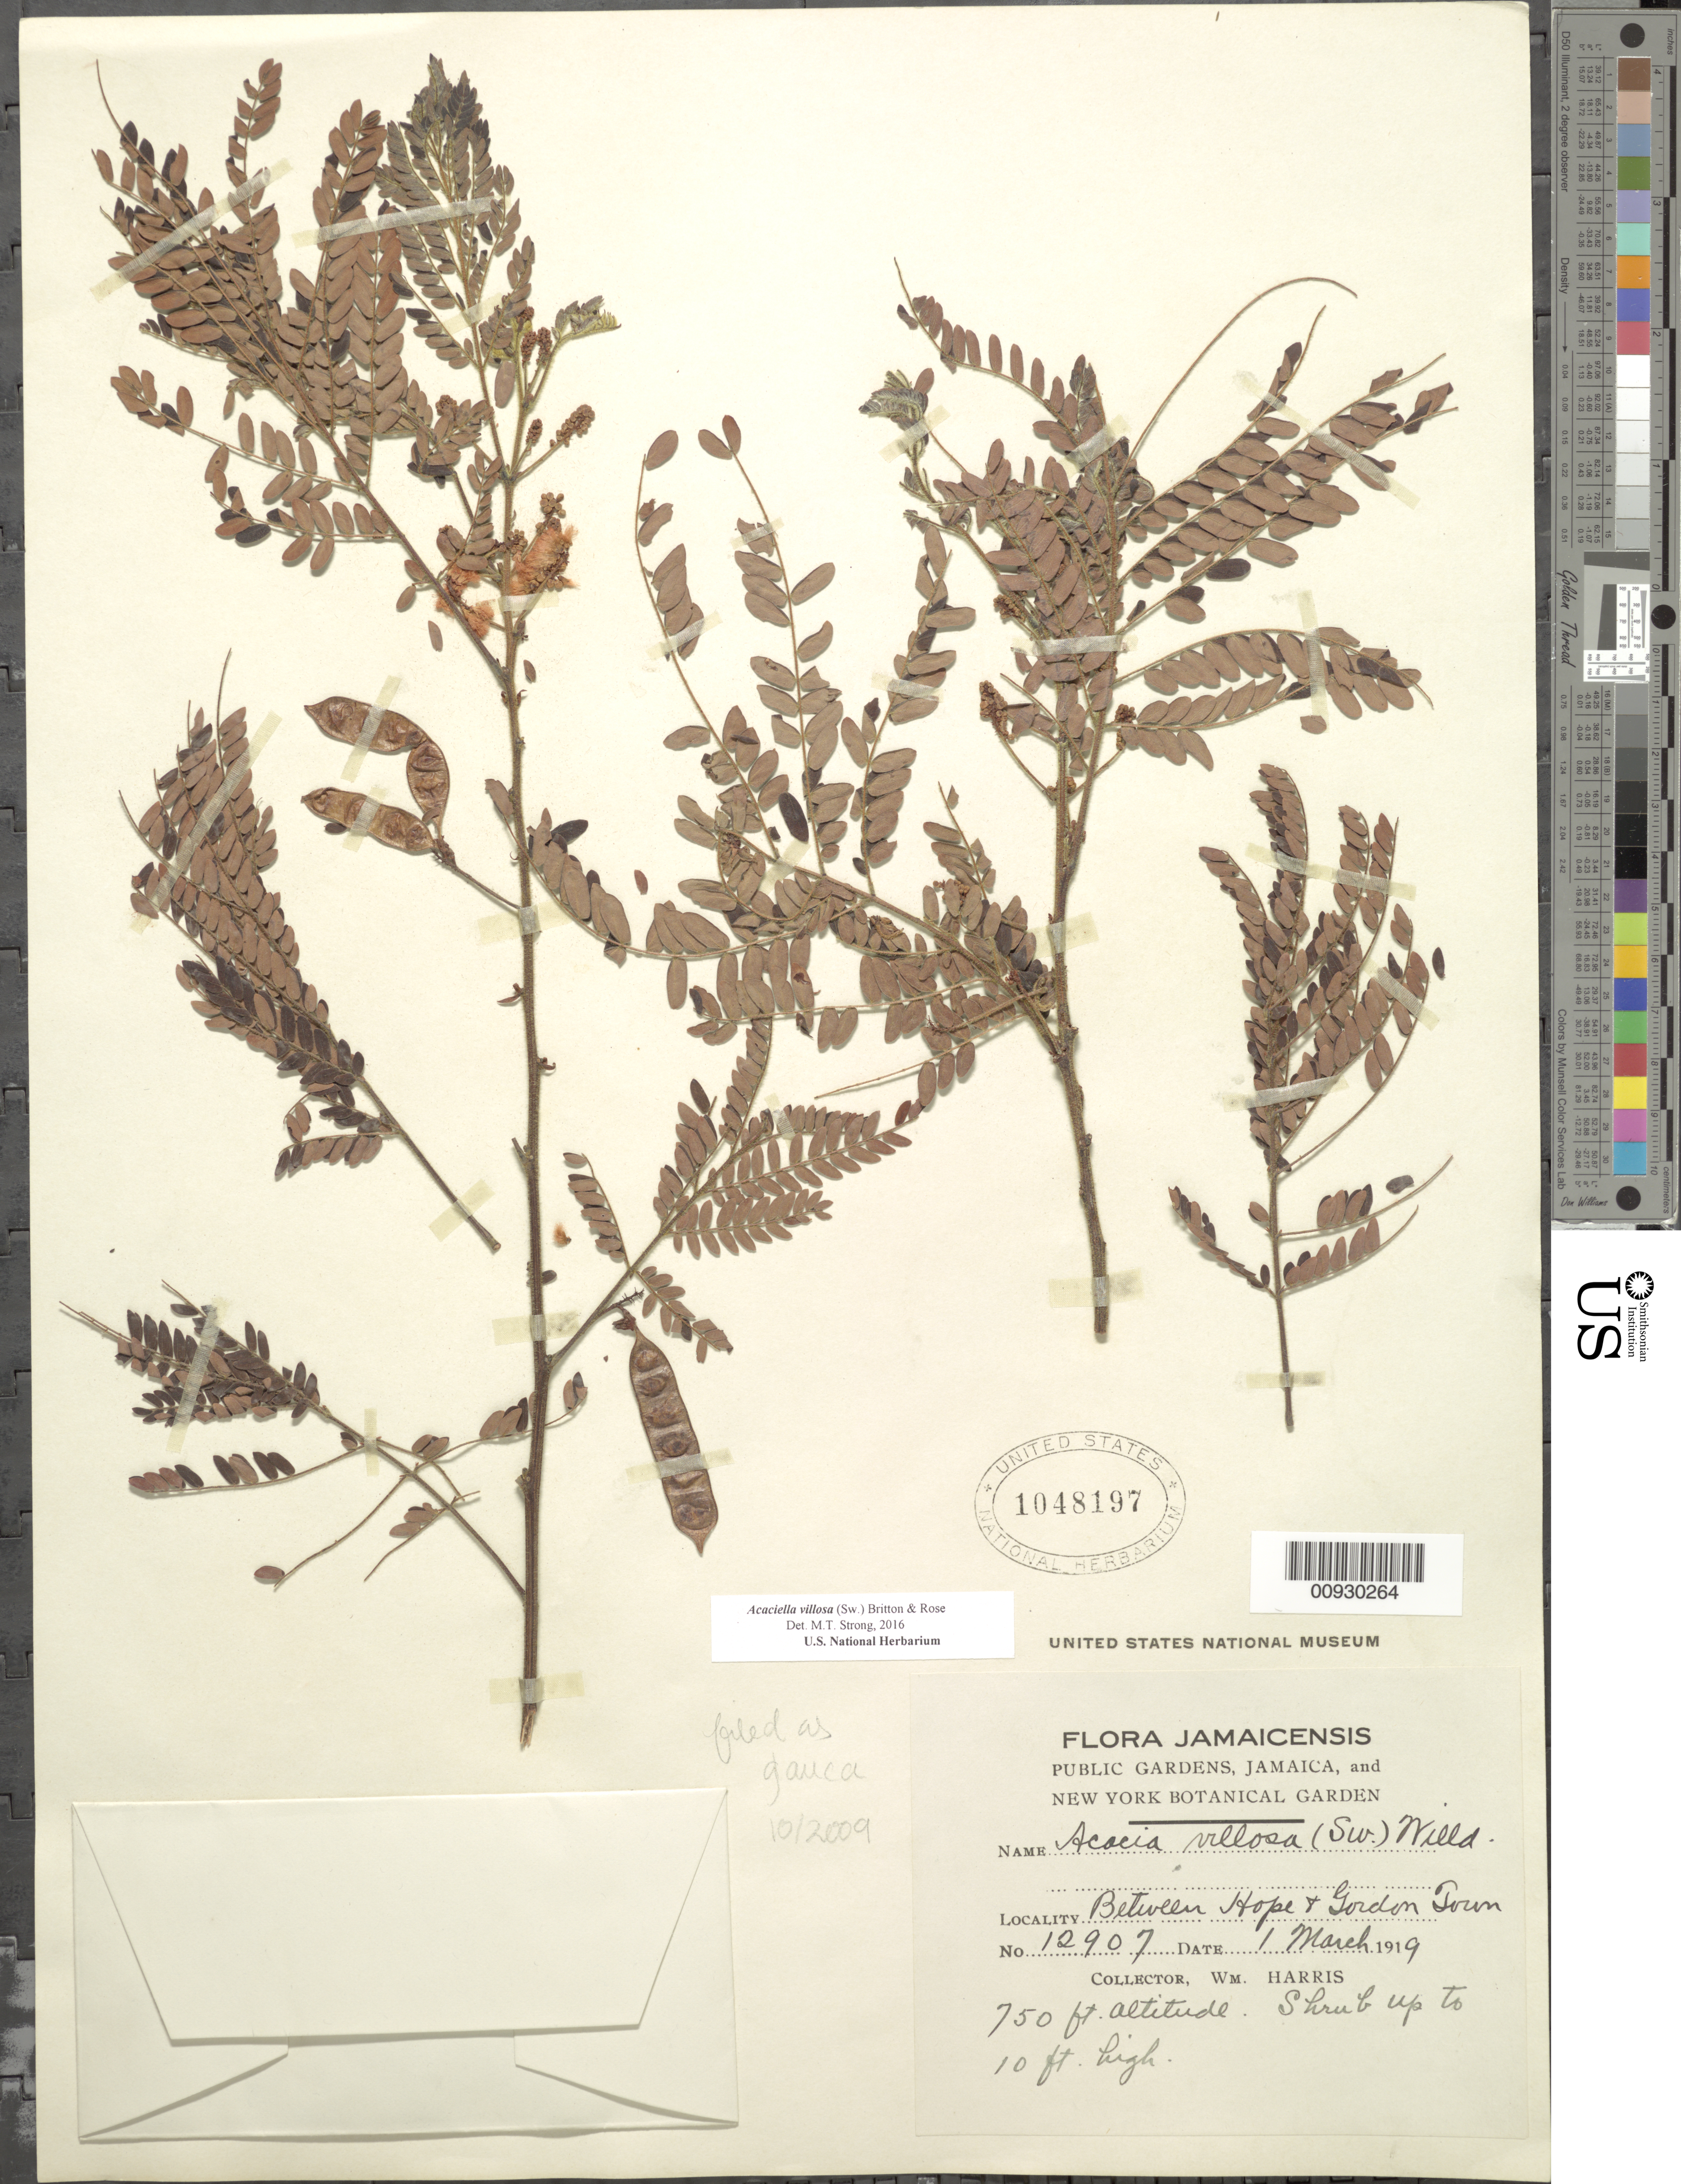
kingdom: Plantae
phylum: Tracheophyta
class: Magnoliopsida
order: Fabales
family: Fabaceae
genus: Acaciella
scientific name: Acaciella villosa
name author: (Sw.) Britton & Rose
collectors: W. H. Harris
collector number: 12907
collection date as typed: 01 Mar 1919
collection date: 1919-03-01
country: Jamaica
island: Jamaica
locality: Between Hope and Gordon town.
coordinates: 0 N, 0 E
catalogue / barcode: US 1048197